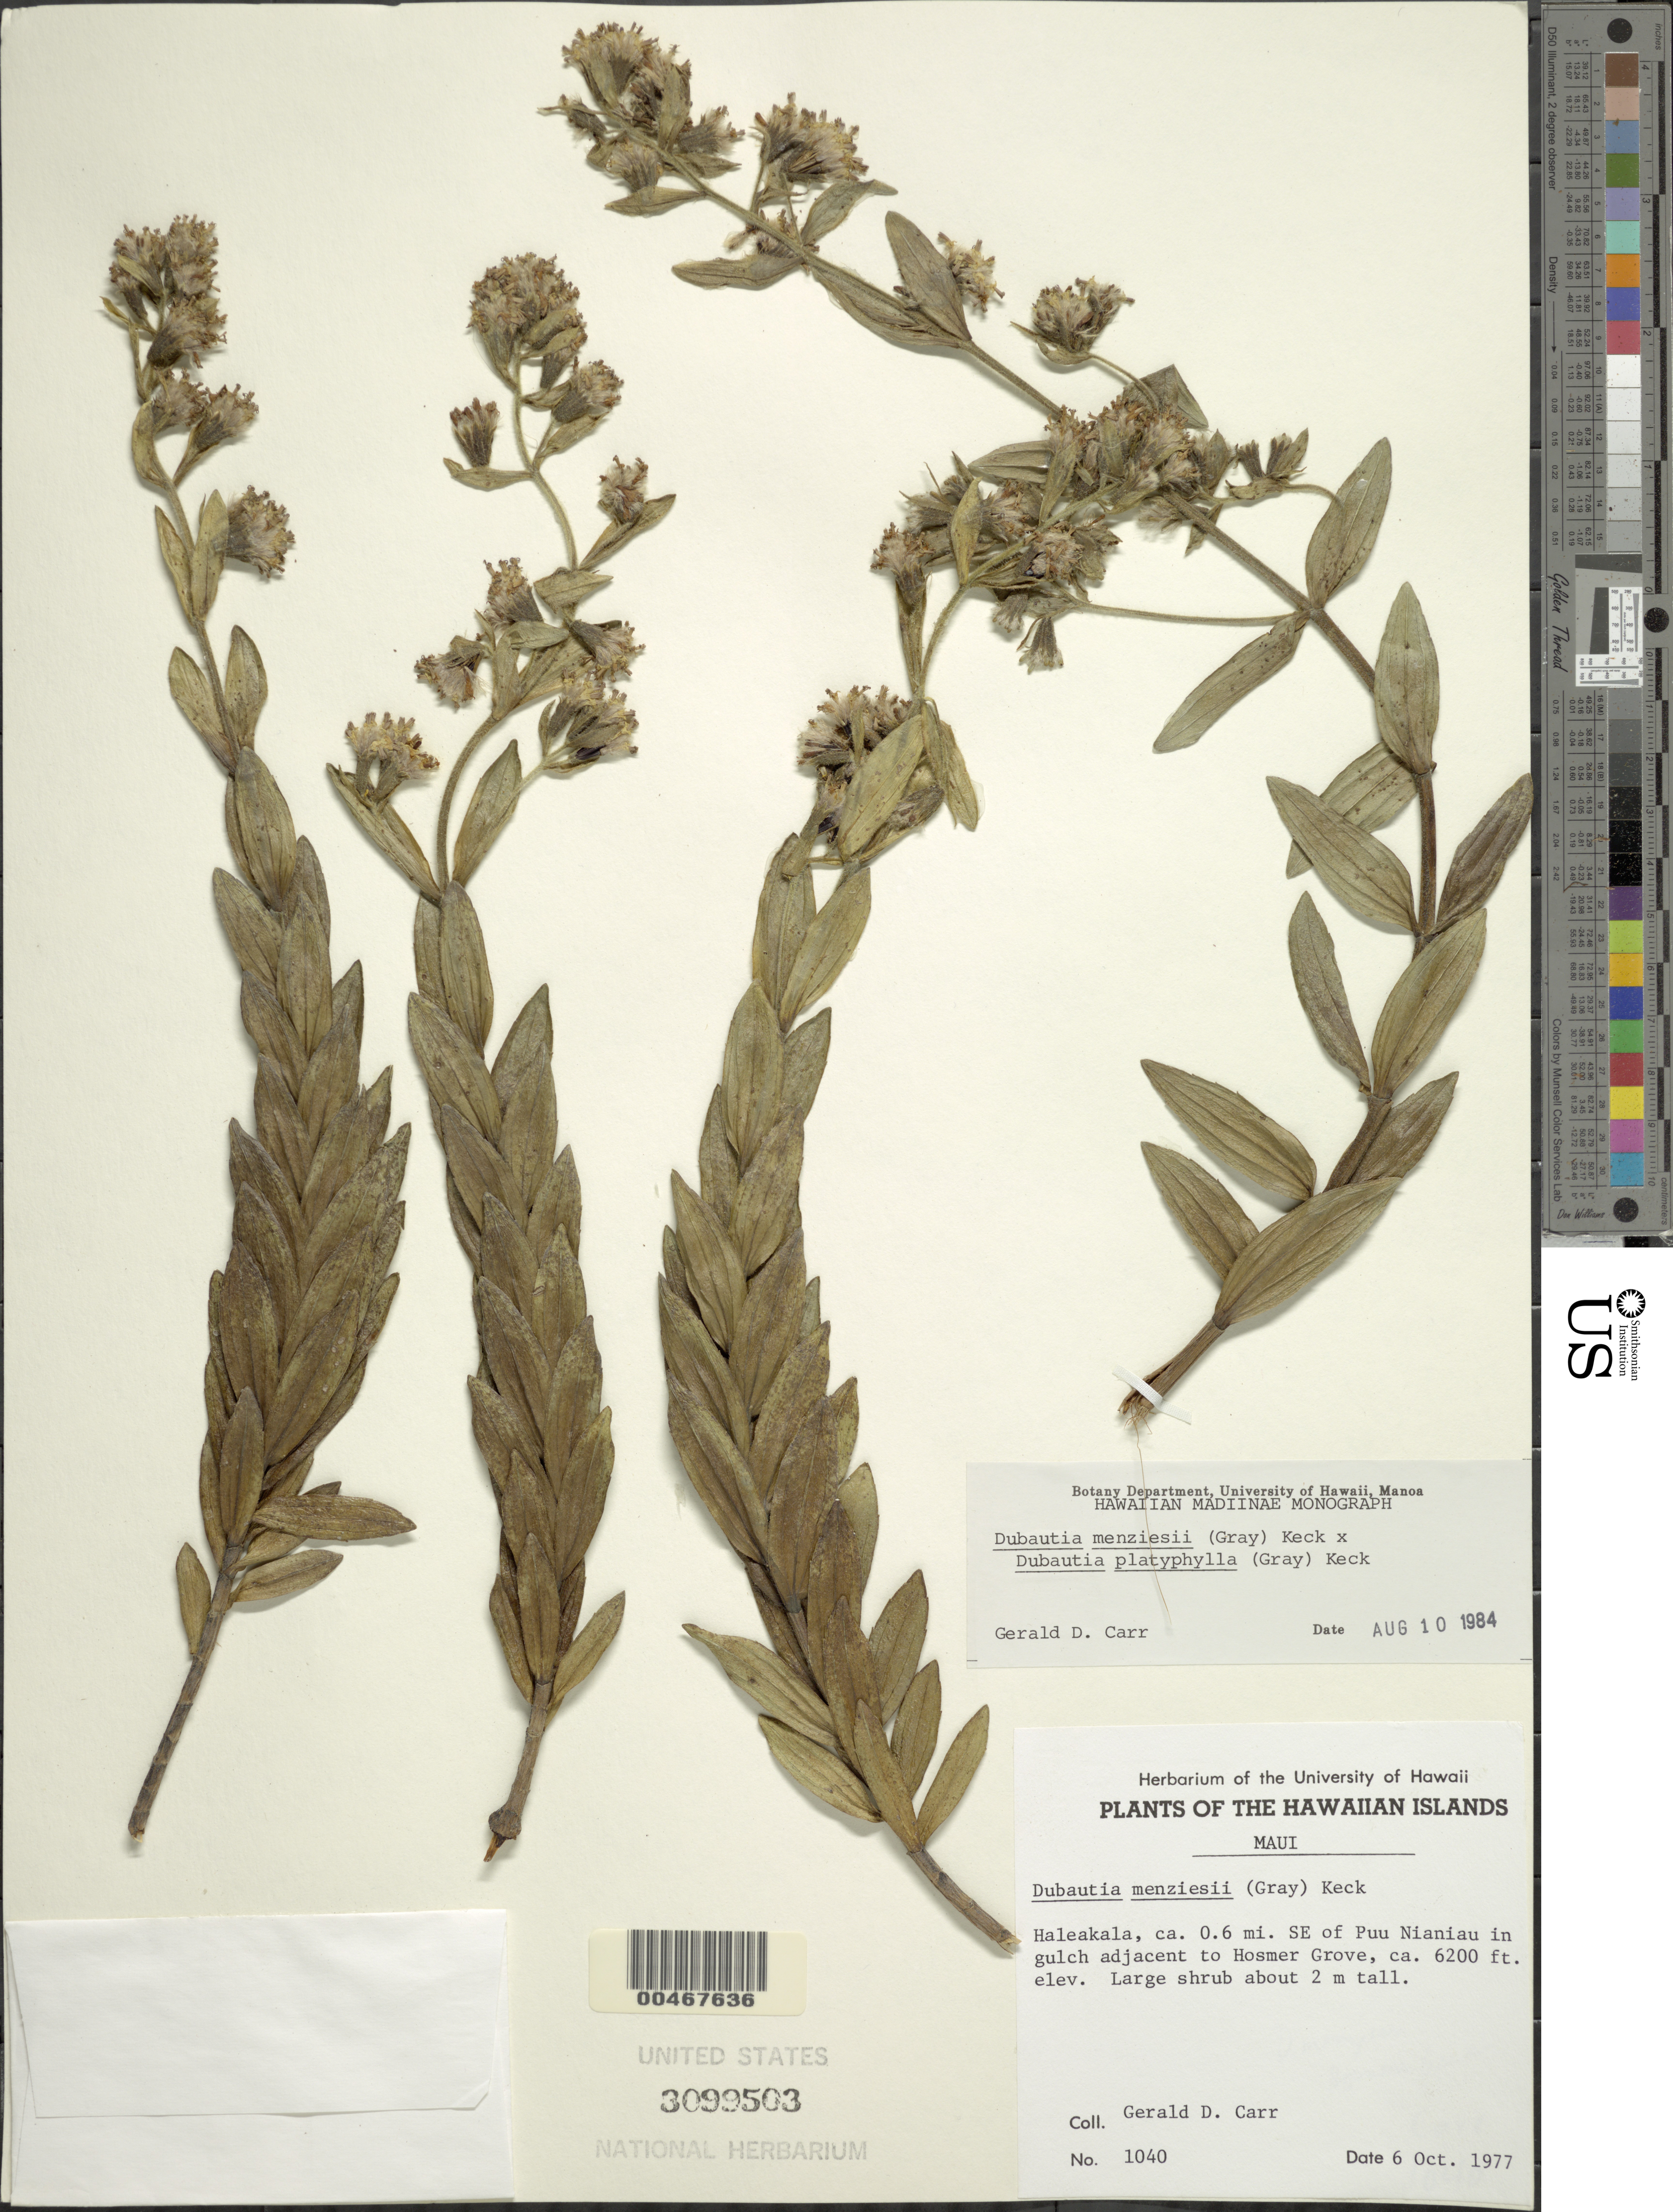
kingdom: Plantae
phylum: Tracheophyta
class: Magnoliopsida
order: Asterales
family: Asteraceae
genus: Dubautia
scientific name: Dubautia menziesii x D. platyphylla (A. Gray) D.D. Keck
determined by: Carr, G. D.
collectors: G. D. Carr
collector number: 1040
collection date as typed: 6 Oct 1977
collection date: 1977-10-06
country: United States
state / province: Hawaii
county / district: Maui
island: Maui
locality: Haleakala, ca. 0.6 mi SE of Puu Nianiau in gulch adjacent to Hosmer Grove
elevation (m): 1890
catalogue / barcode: US 3099503